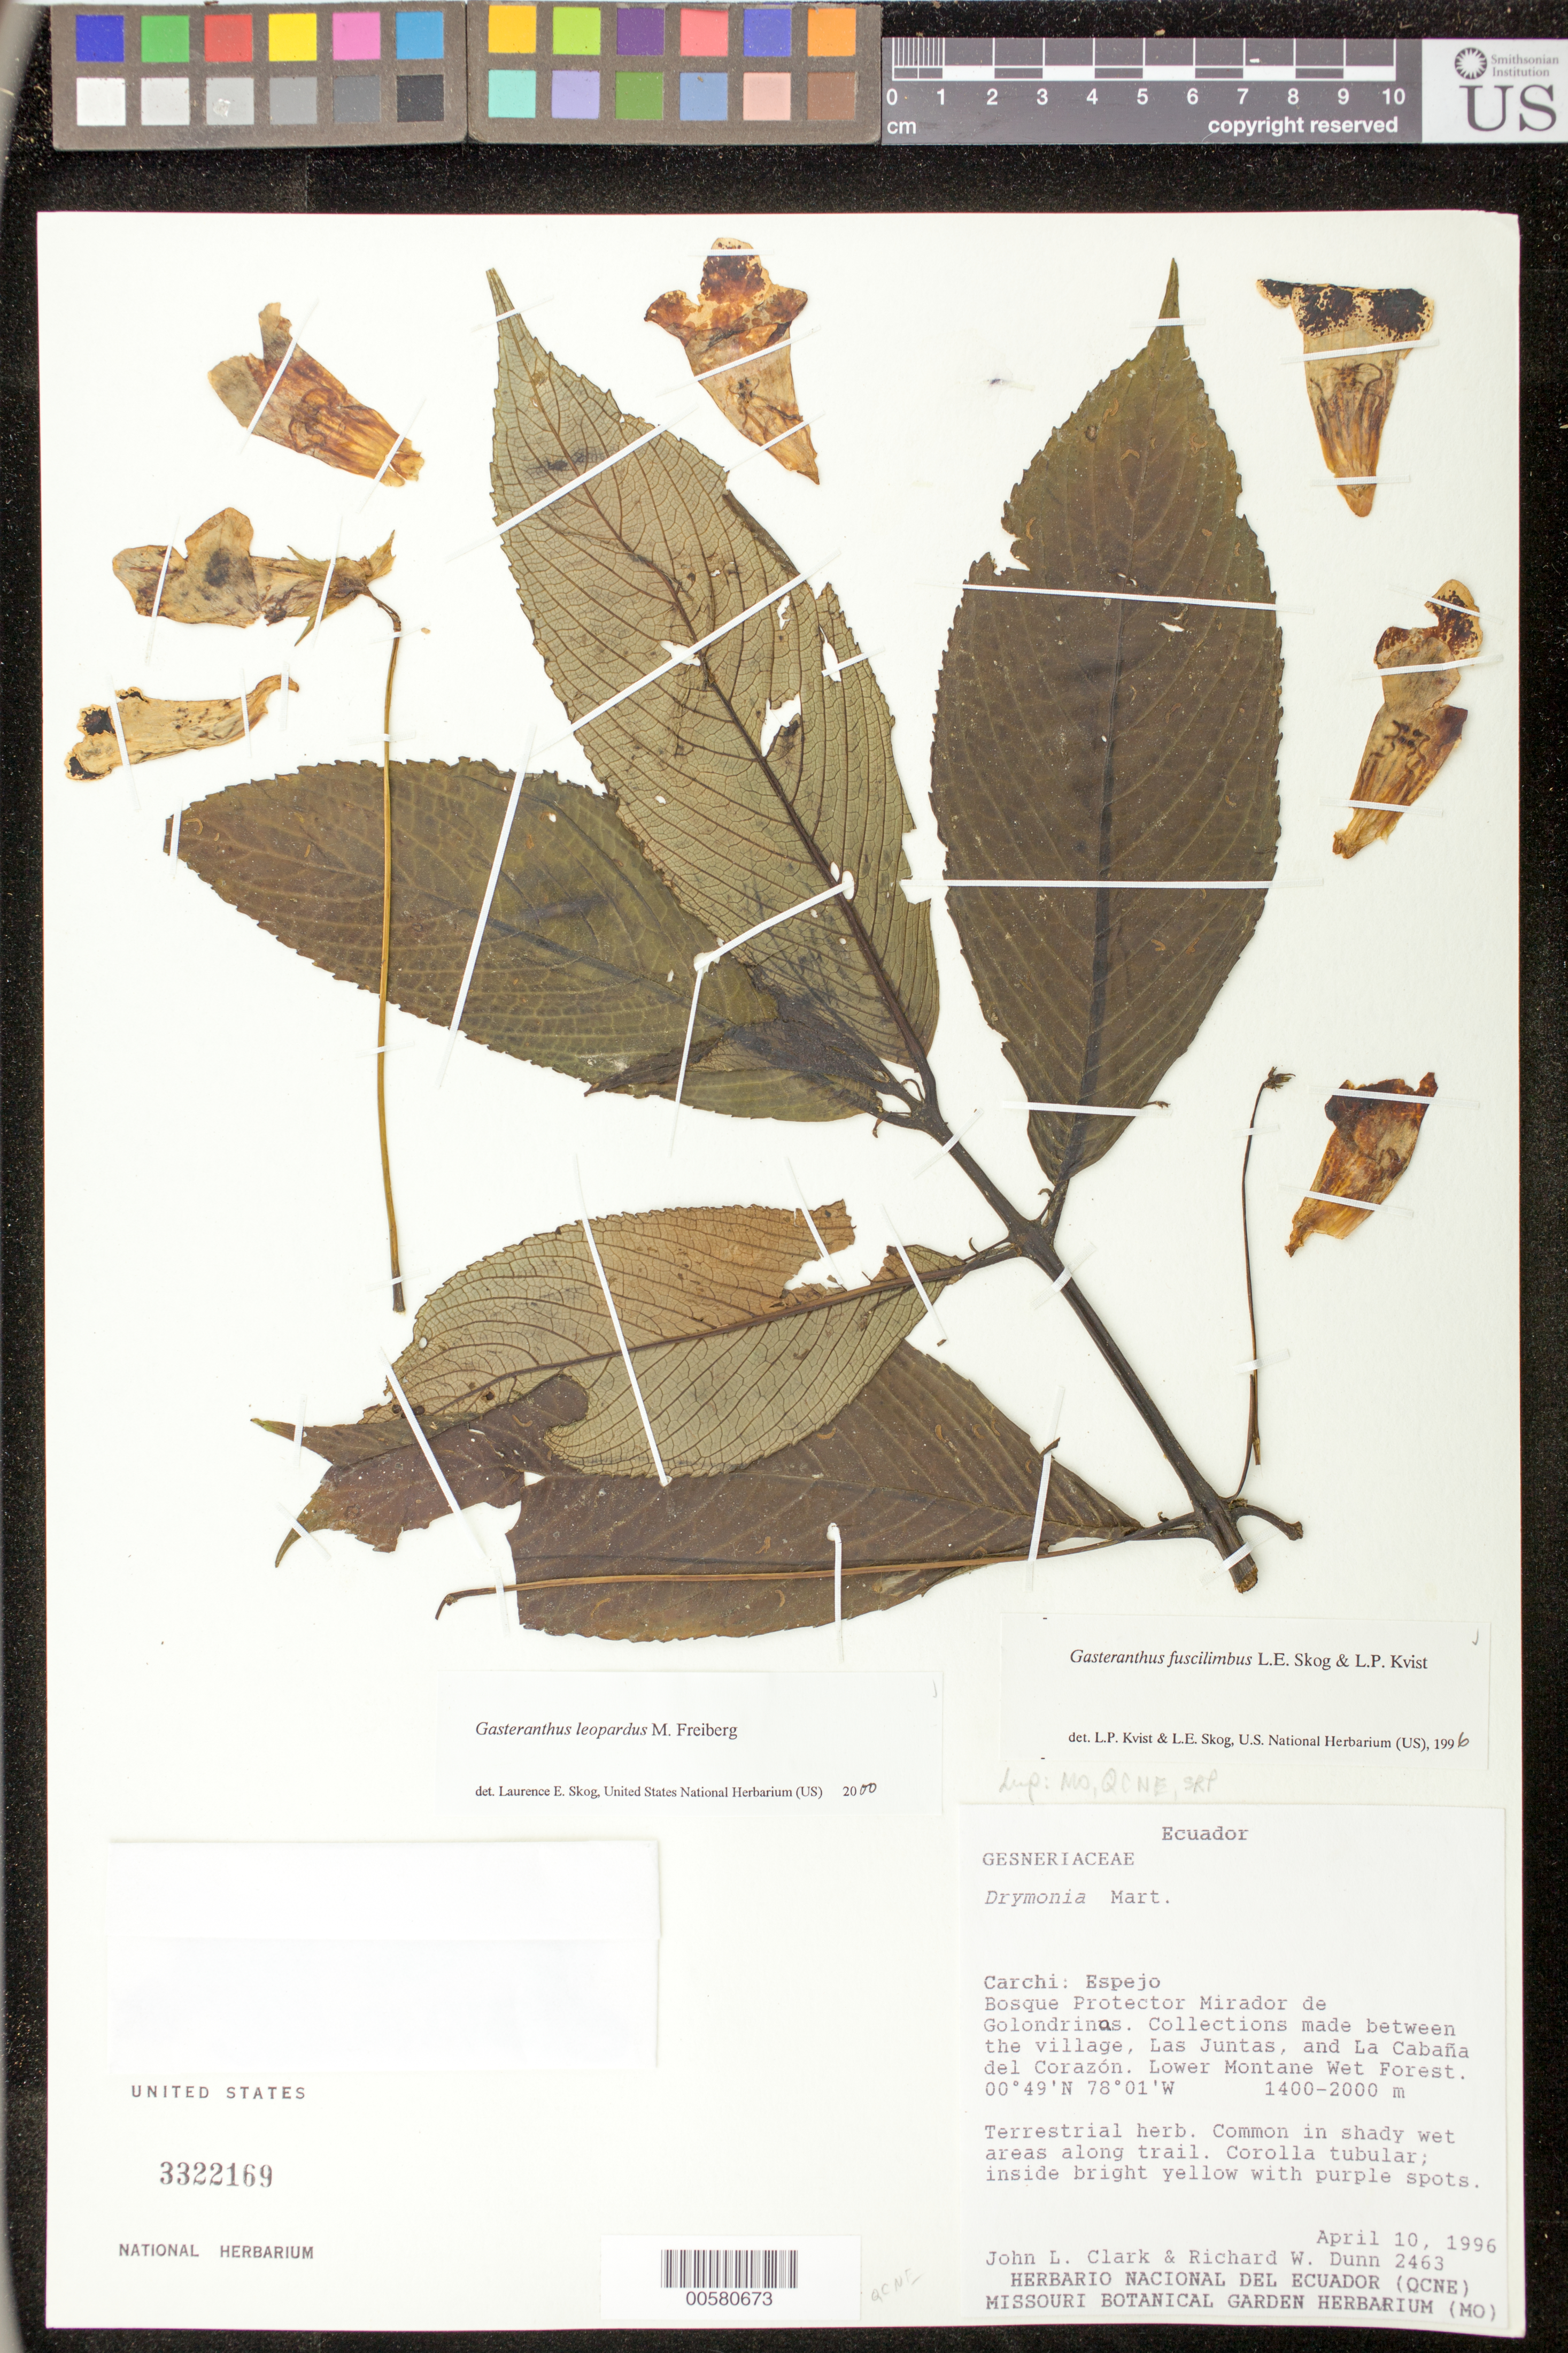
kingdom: Plantae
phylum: Tracheophyta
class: Magnoliopsida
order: Lamiales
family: Gesneriaceae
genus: Gasteranthus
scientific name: Gasteranthus leopardus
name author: M. Freiberg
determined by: Skog, Laurence E.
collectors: J. L. Clark & R. Dunn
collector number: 2463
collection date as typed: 10 Apr 1996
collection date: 1996-04-10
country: Ecuador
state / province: Carchi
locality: Espejo; Bosque Protector Mirador de Golondrinas; between the village, Las Juntas, and La Cabaña del Corazón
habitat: Lower montane wet forest; in shady wet areas along trail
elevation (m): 1400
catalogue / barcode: US 3322169